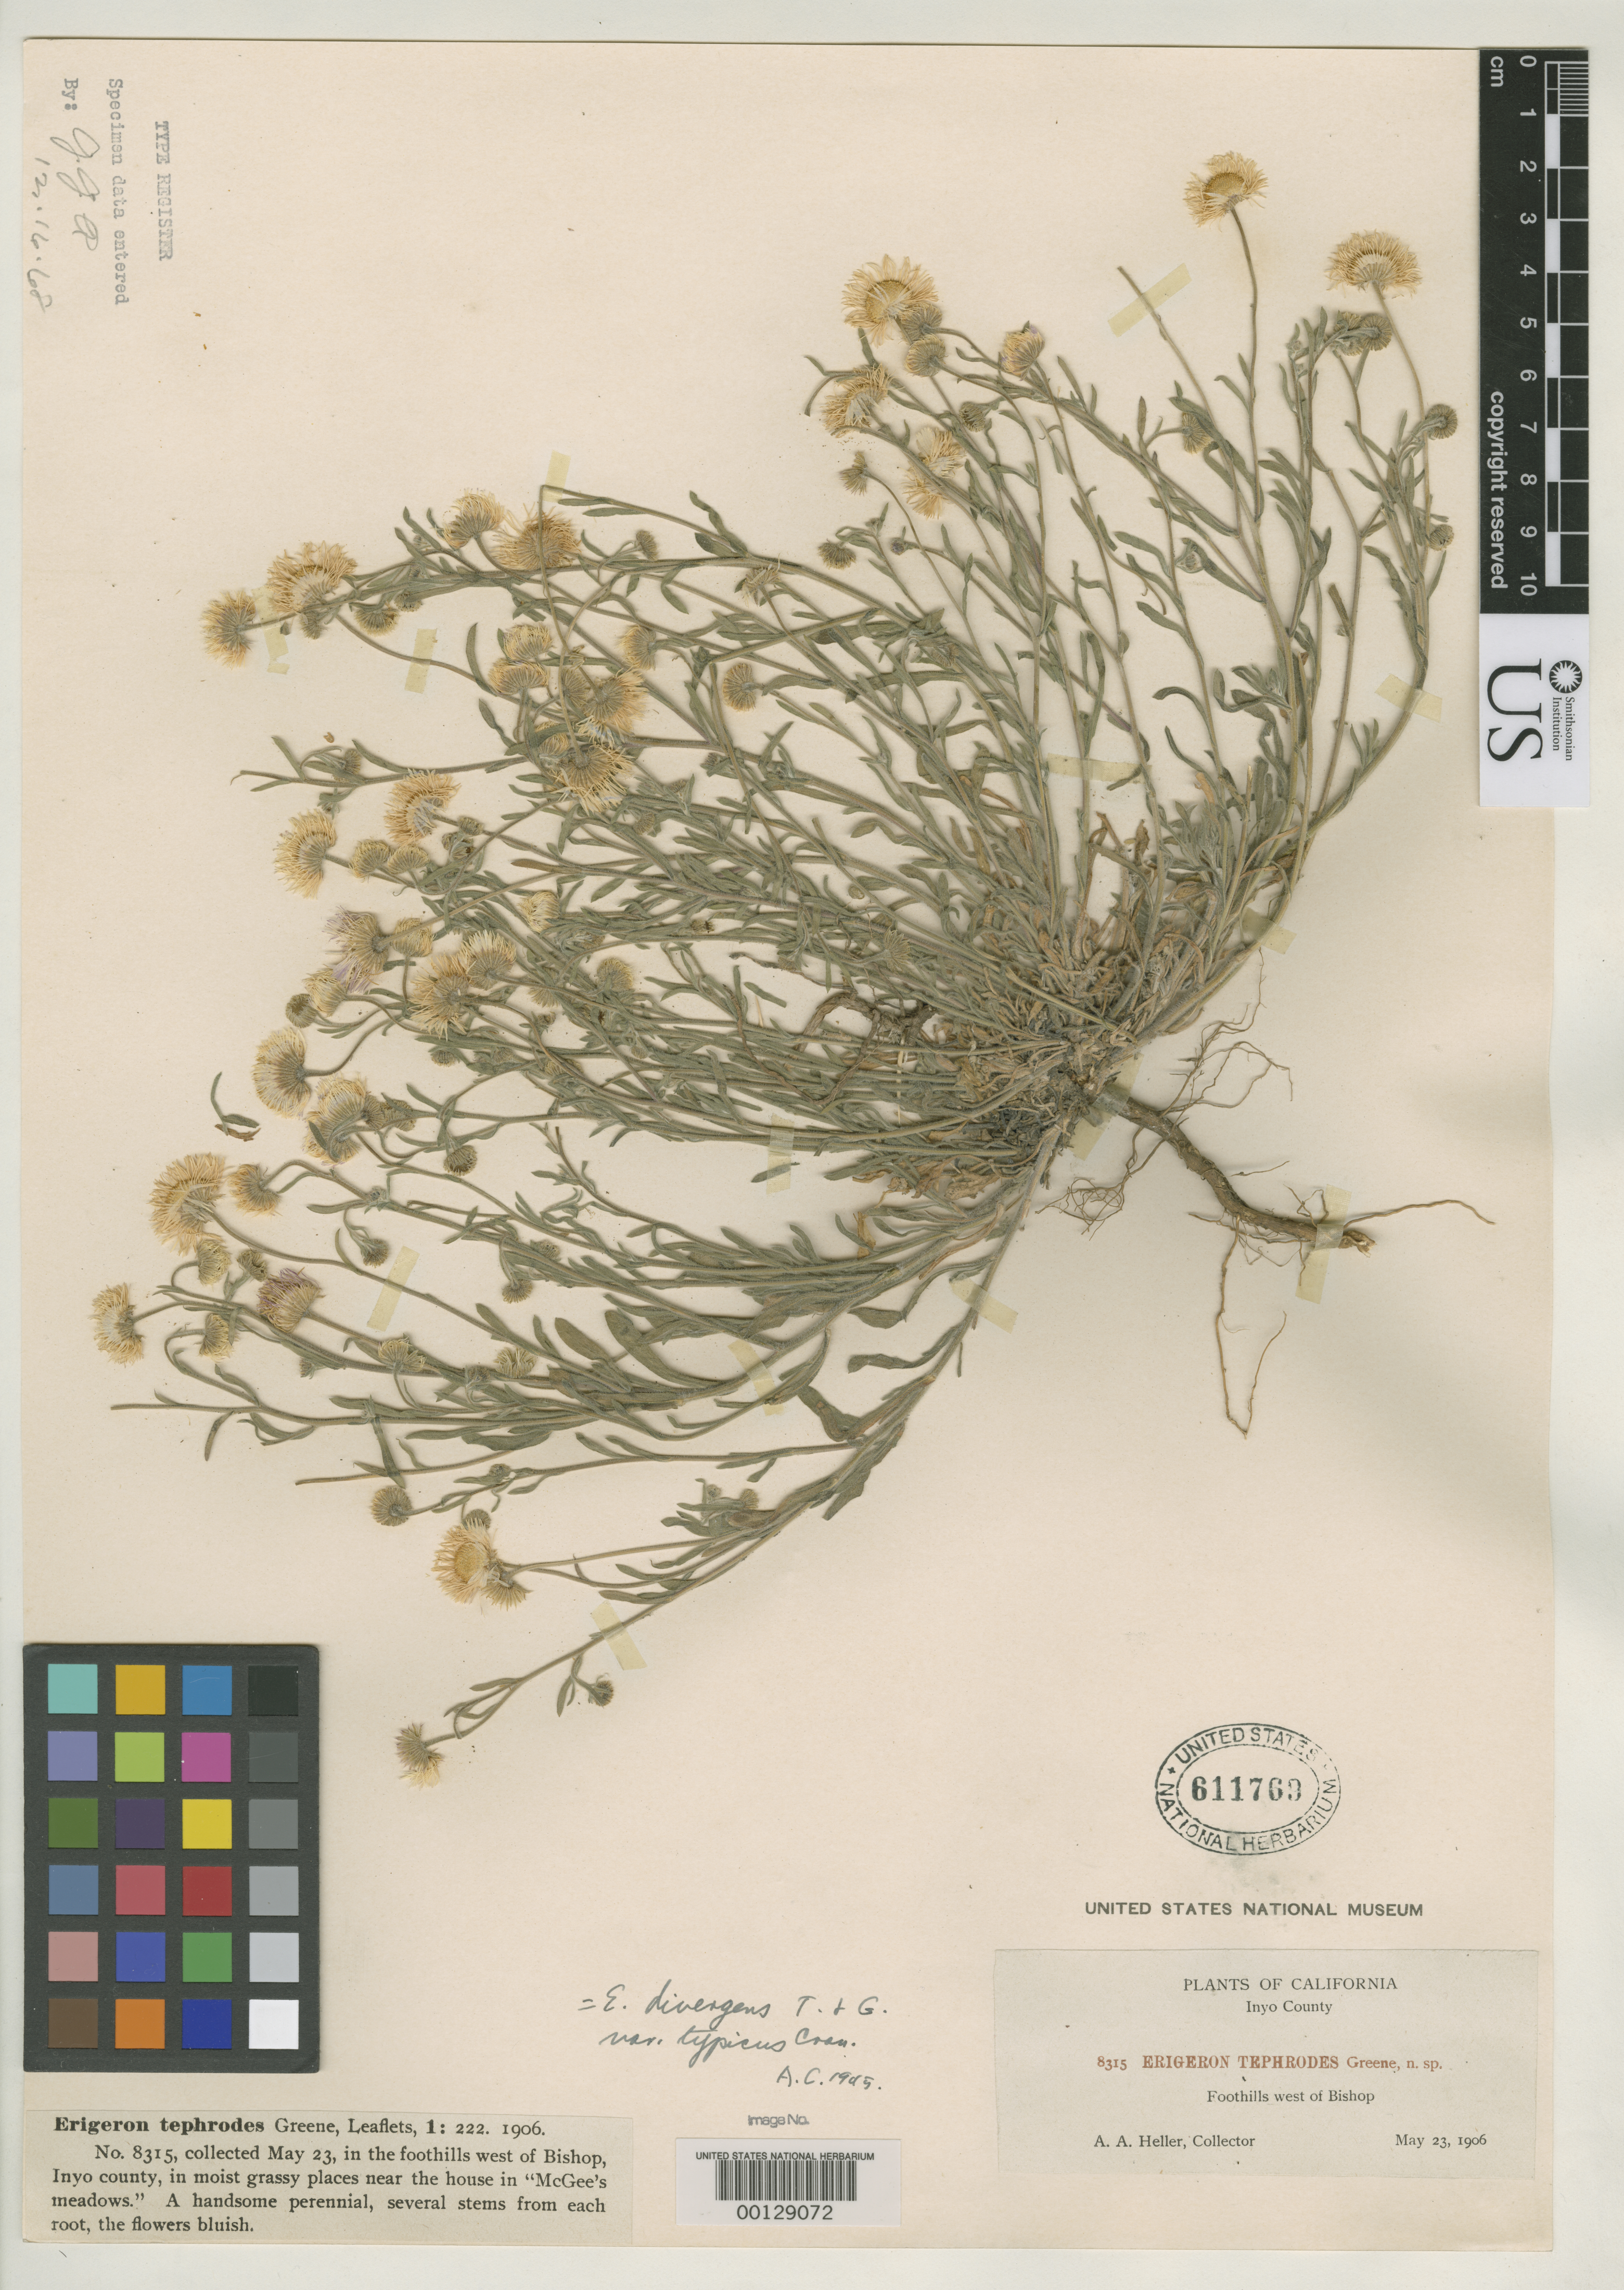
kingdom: Plantae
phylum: Tracheophyta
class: Magnoliopsida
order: Asterales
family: Asteraceae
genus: Erigeron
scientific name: Erigeron tephrodes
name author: Greene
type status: Isotype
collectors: A. A. Heller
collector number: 8315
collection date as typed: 23 May 1906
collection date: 1906-05-23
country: United States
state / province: California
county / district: Inyo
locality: Bishop.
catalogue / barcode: US 611769